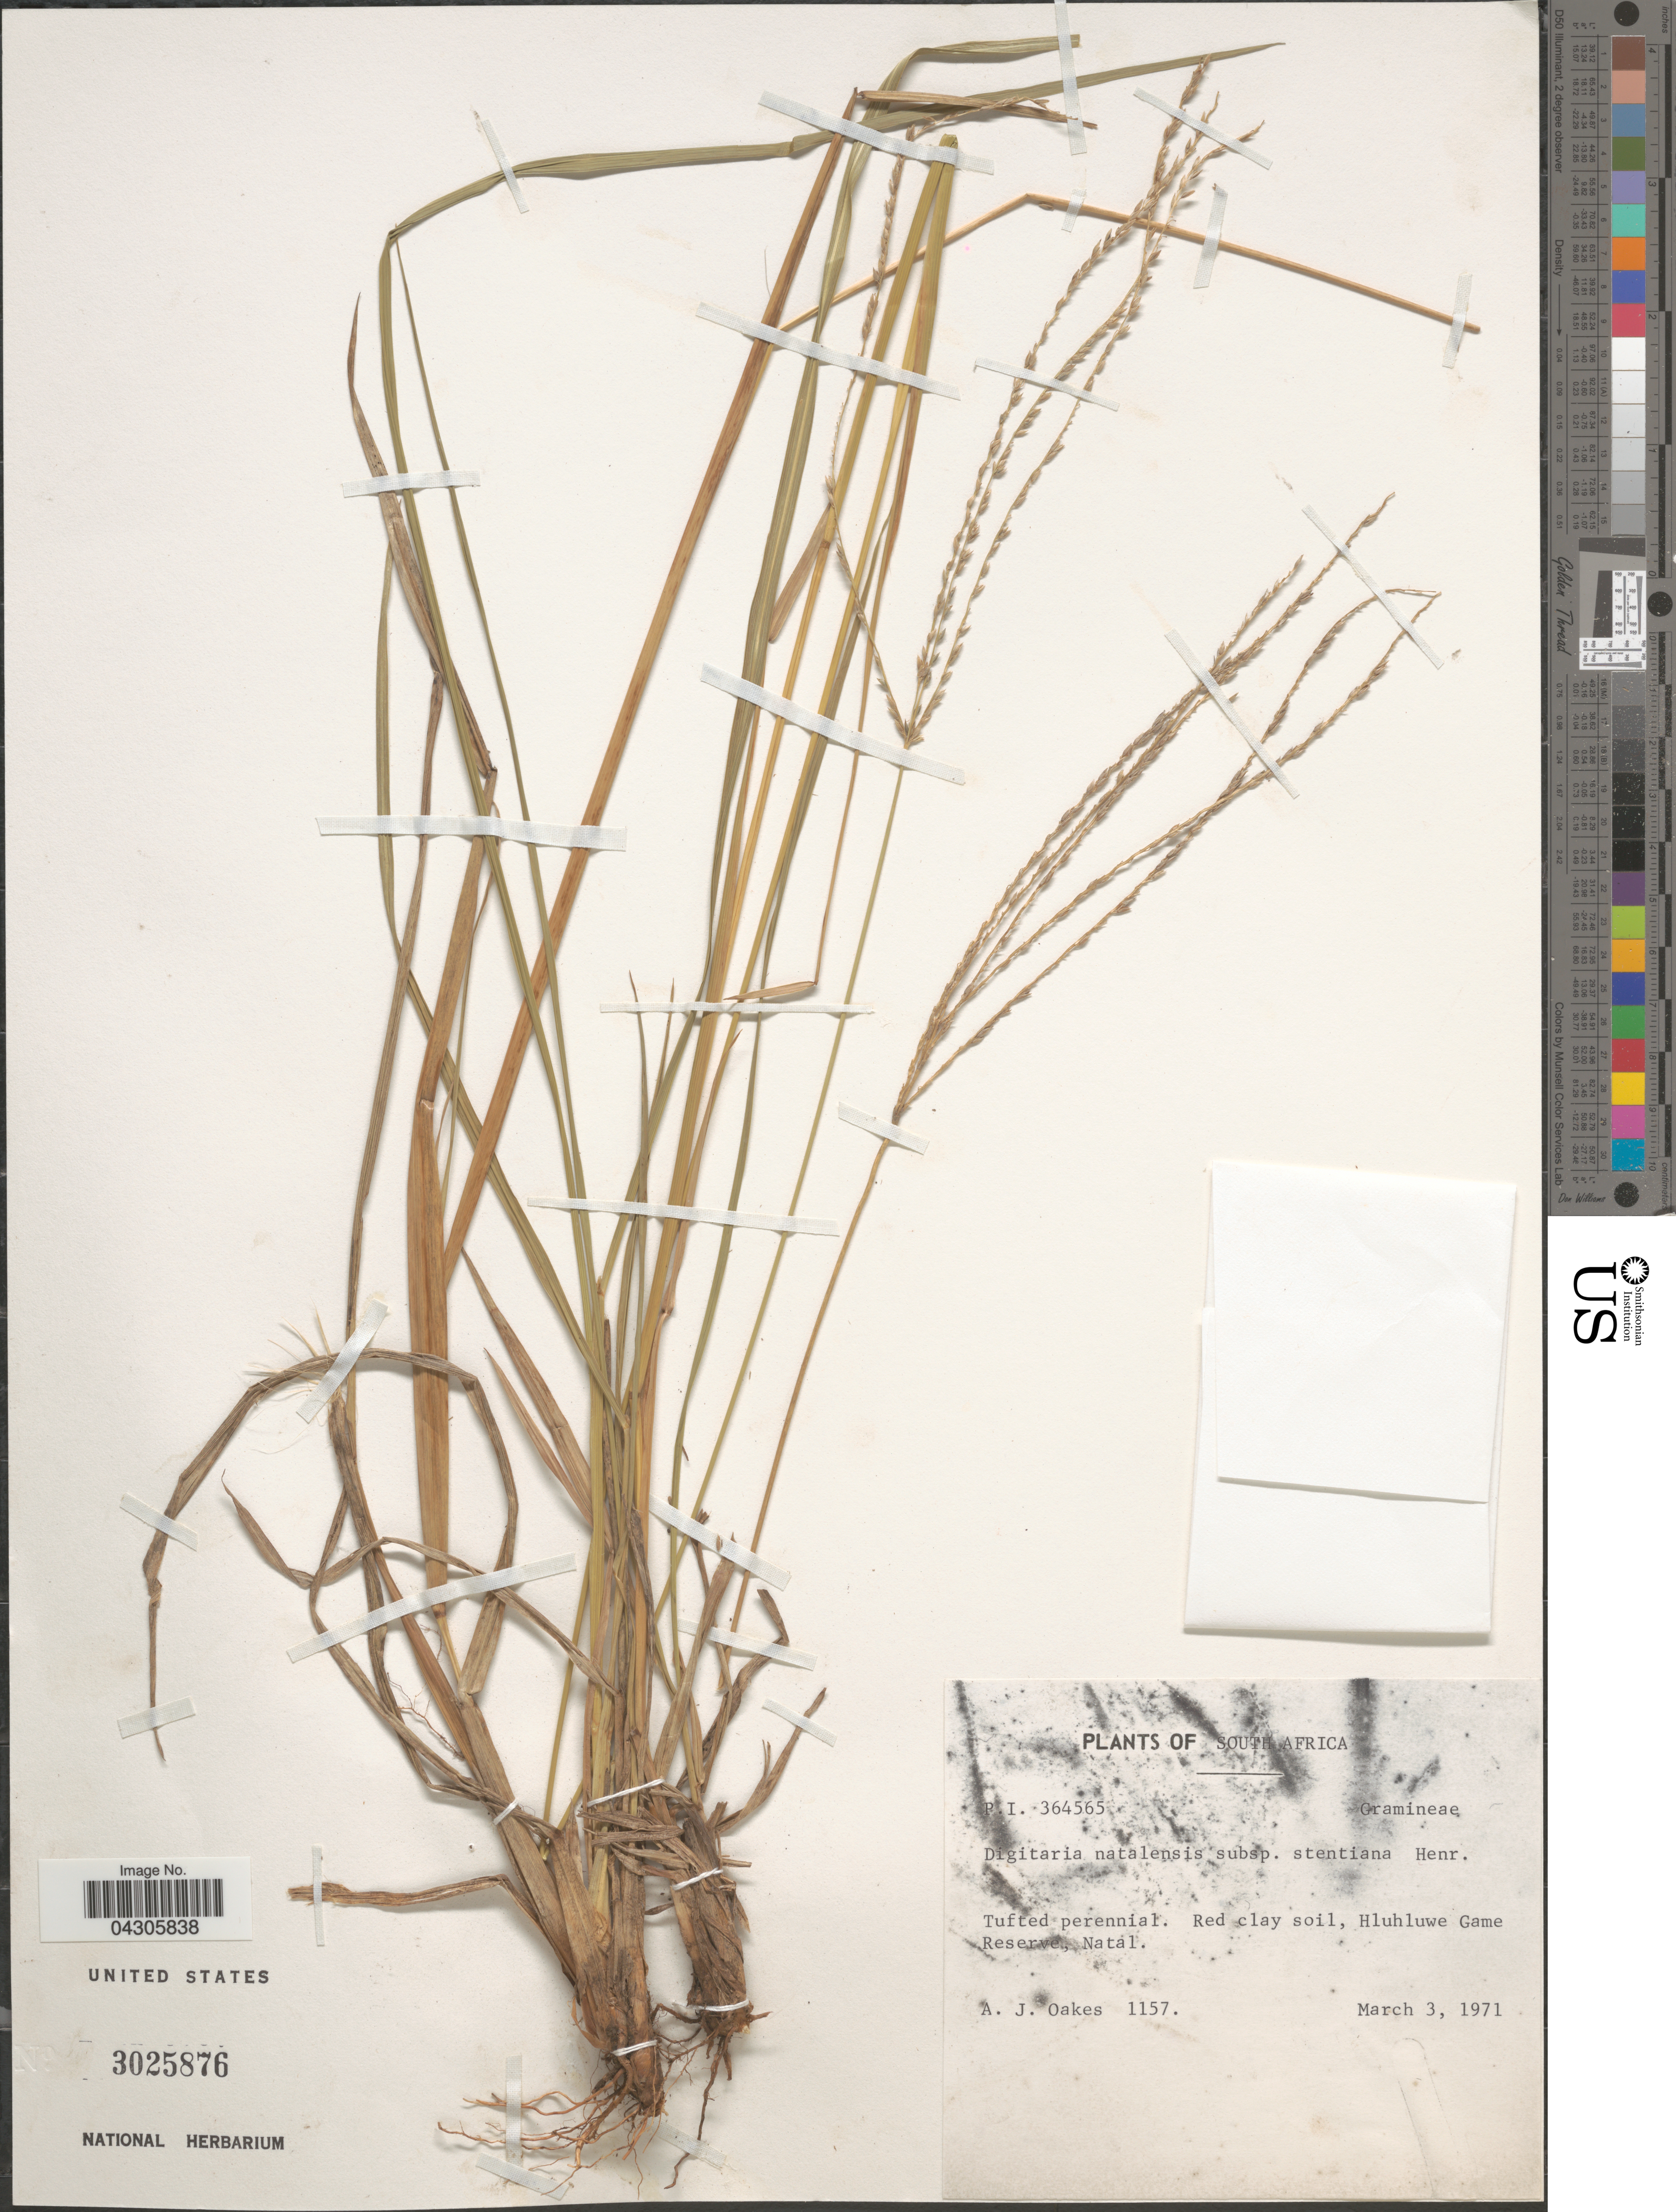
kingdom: Plantae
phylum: Tracheophyta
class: Liliopsida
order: Poales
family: Poaceae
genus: Digitaria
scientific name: Digitaria natalensis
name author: Stent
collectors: A. Oakes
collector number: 1157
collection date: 1971-03-03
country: South Africa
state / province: KwaZulu-Natal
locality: Hluhluwe Game Reserve, Natal.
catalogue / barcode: US 3025876